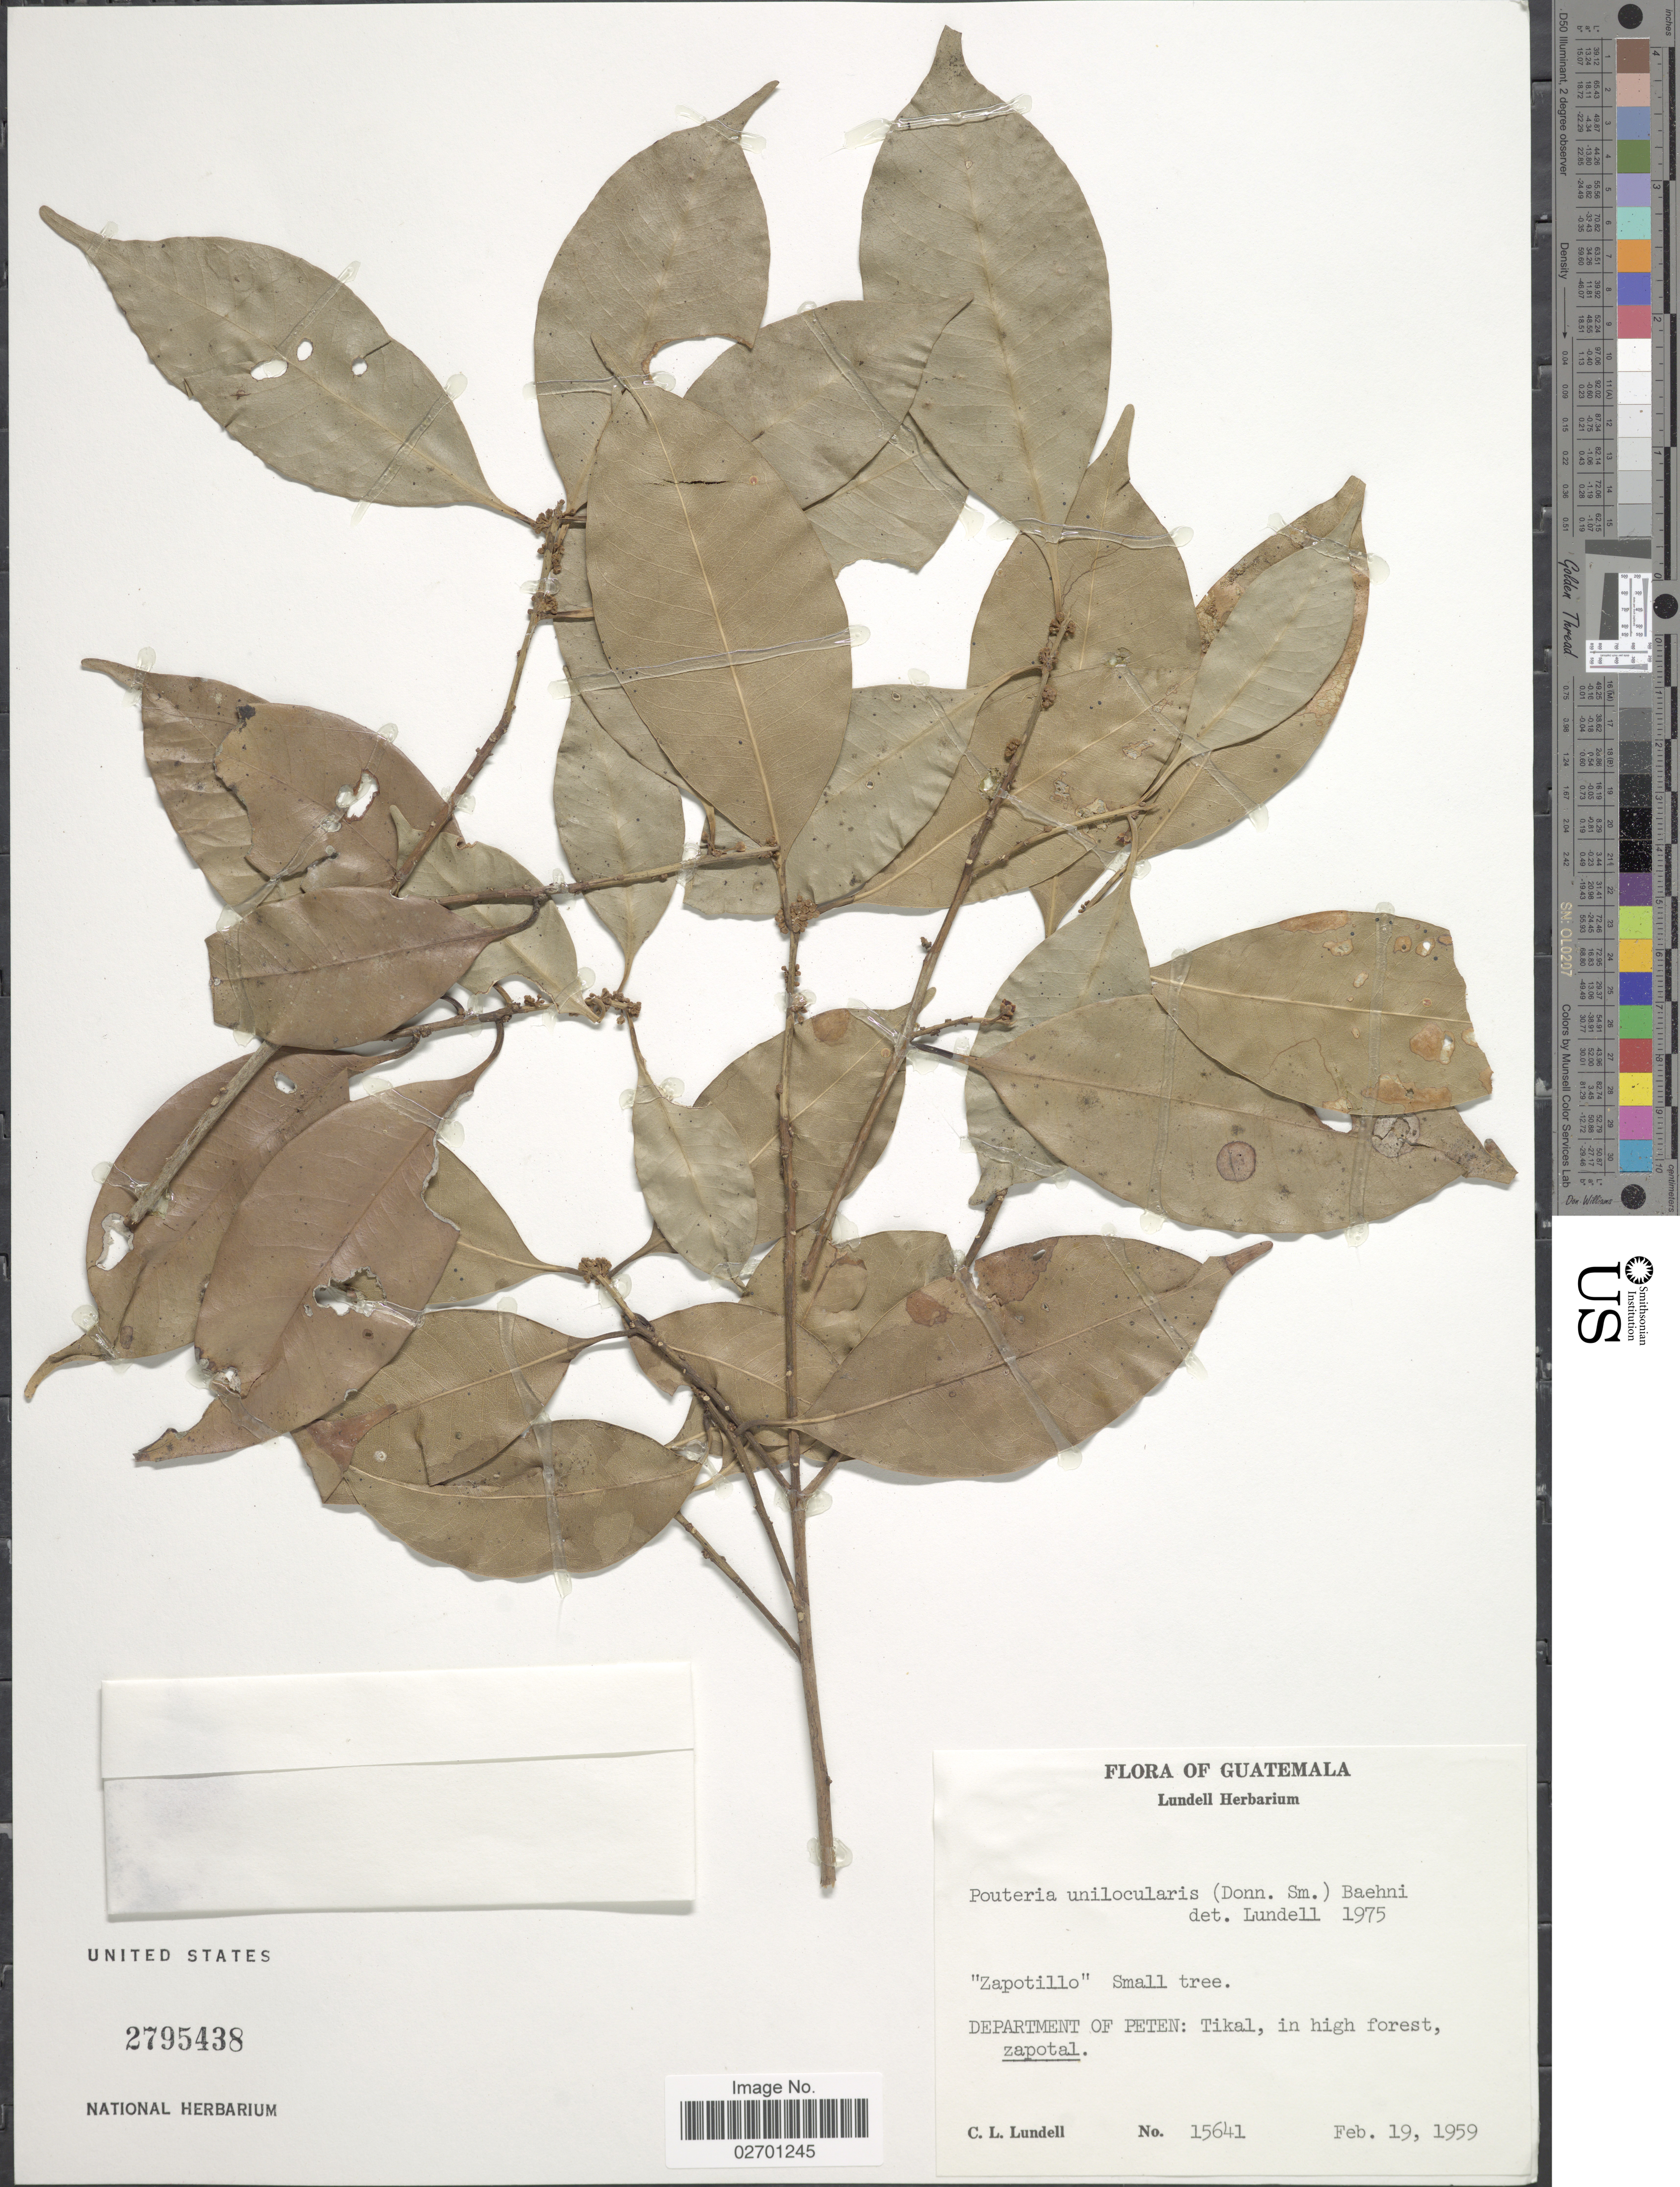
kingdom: Plantae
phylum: Tracheophyta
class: Magnoliopsida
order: Ericales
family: Sapotaceae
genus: Pouteria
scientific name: Pouteria reticulata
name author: (Engl.) Eyma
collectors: C. L. Lundell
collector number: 15641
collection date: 1959-02-19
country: Guatemala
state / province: El Petén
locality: Tikal, in high forest, zapotal.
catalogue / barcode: US 2795438